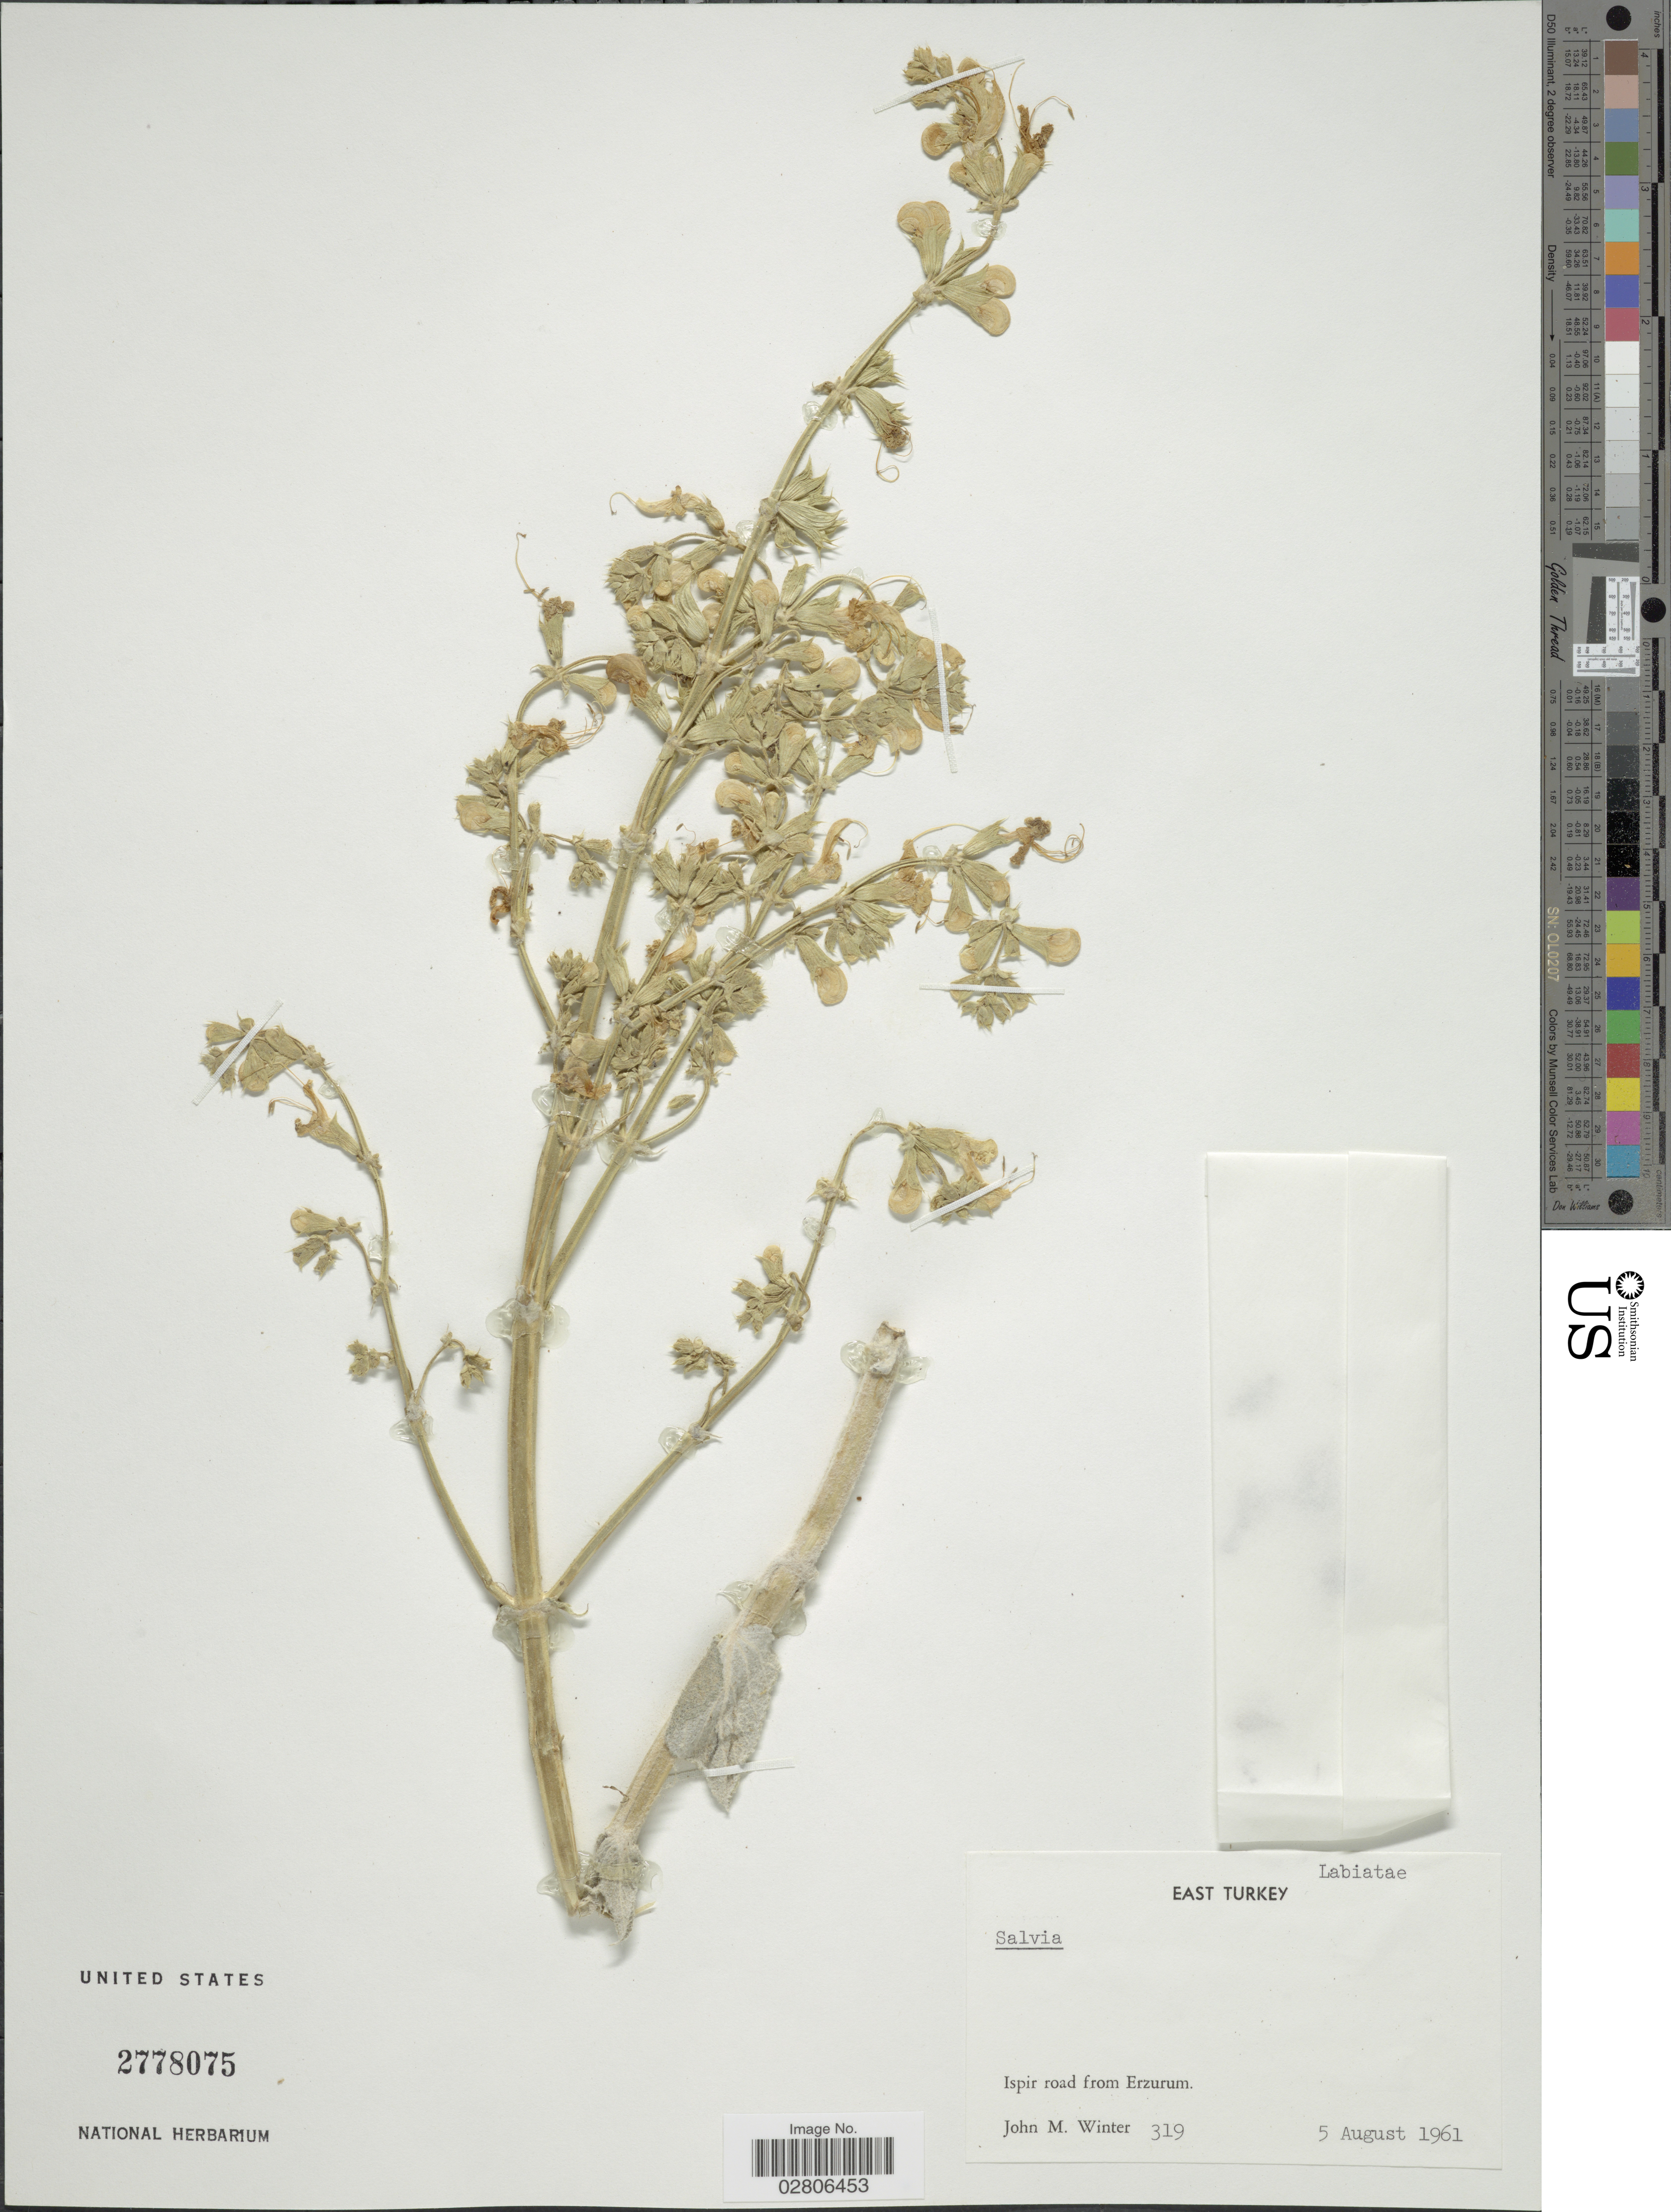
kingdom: Plantae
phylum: Tracheophyta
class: Magnoliopsida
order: Lamiales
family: Lamiaceae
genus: Salvia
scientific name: Salvia sp.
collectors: J. M. Winter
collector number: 319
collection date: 1961-08-05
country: Turkey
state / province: Erzurum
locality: East Turkey. Ispir road from Erzurum.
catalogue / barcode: US 2778075